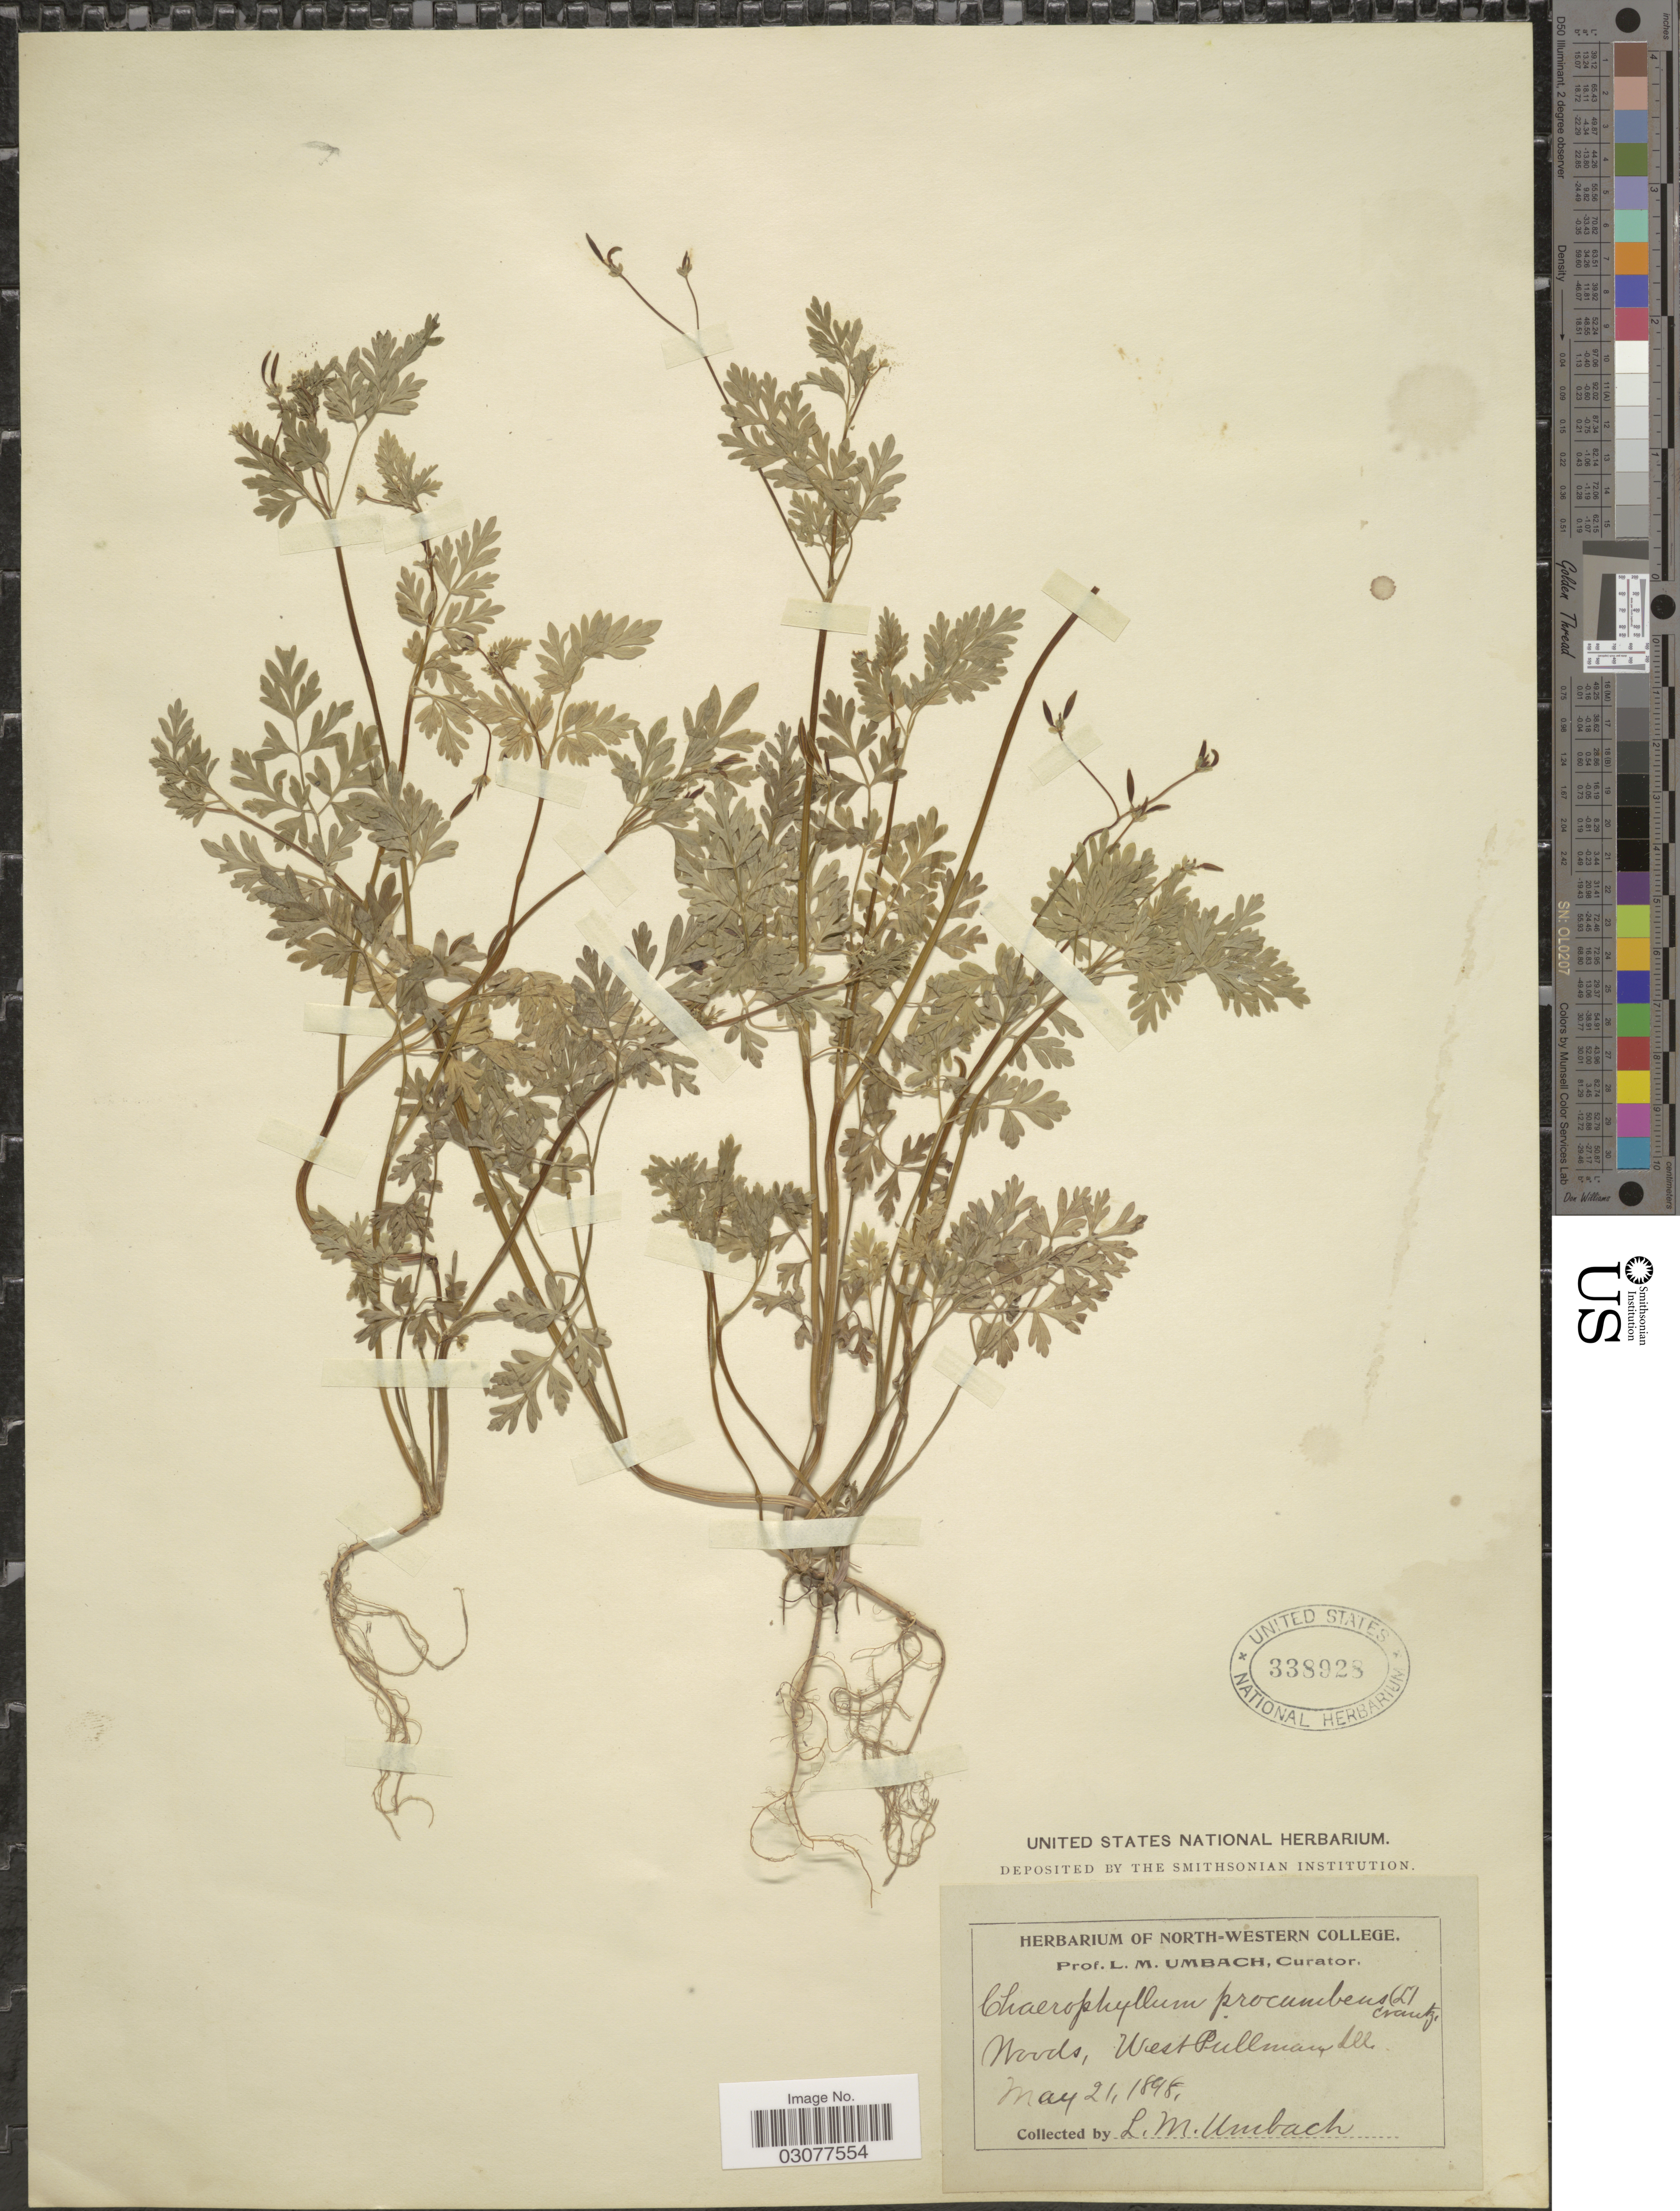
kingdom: Plantae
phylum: Tracheophyta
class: Magnoliopsida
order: Apiales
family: Apiaceae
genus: Chaerophyllum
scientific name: Chaerophyllum procumbens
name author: (L.) Crantz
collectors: L. M. Umbach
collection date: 1898-05-21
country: United States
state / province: Illinois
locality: Woods, West Pullman.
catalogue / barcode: US 338928